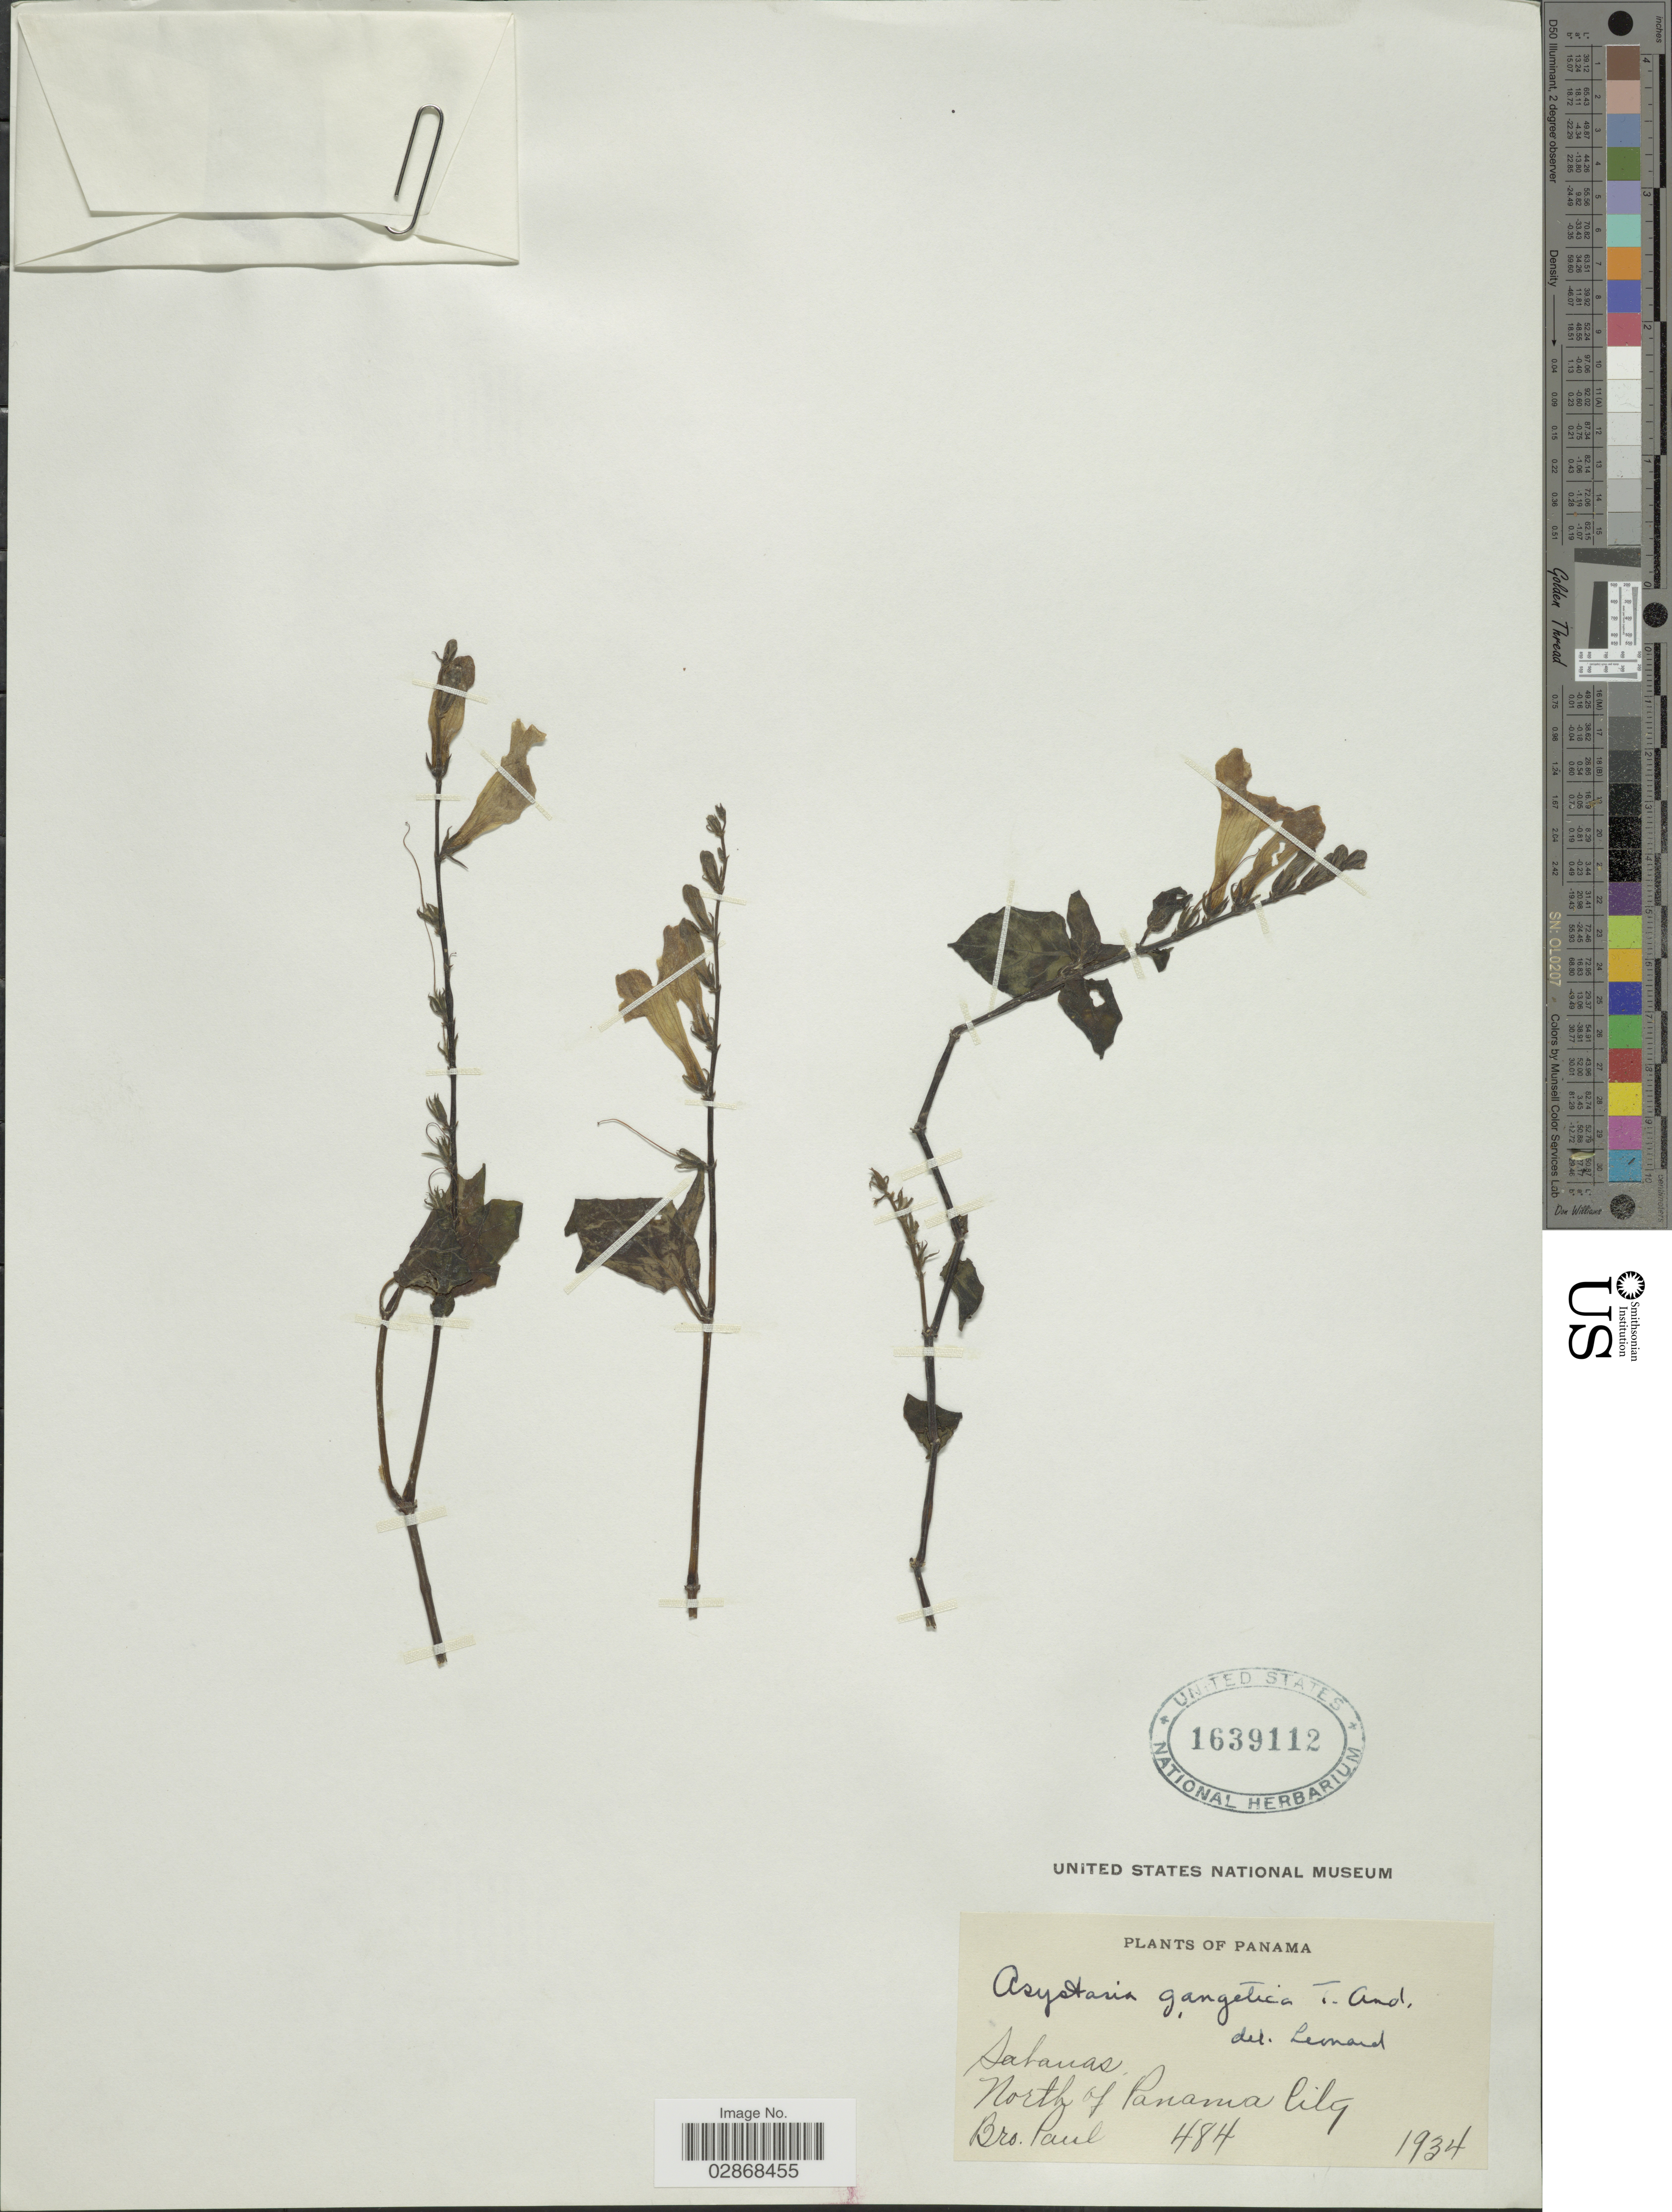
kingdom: Plantae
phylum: Tracheophyta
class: Magnoliopsida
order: Lamiales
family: Acanthaceae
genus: Asystasia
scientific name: Asystasia gangetica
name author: (L.) T. Anderson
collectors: B. Paul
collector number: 484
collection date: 1934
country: Panama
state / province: Panamá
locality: Sabanas. North of Panama City.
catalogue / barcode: US 1639112